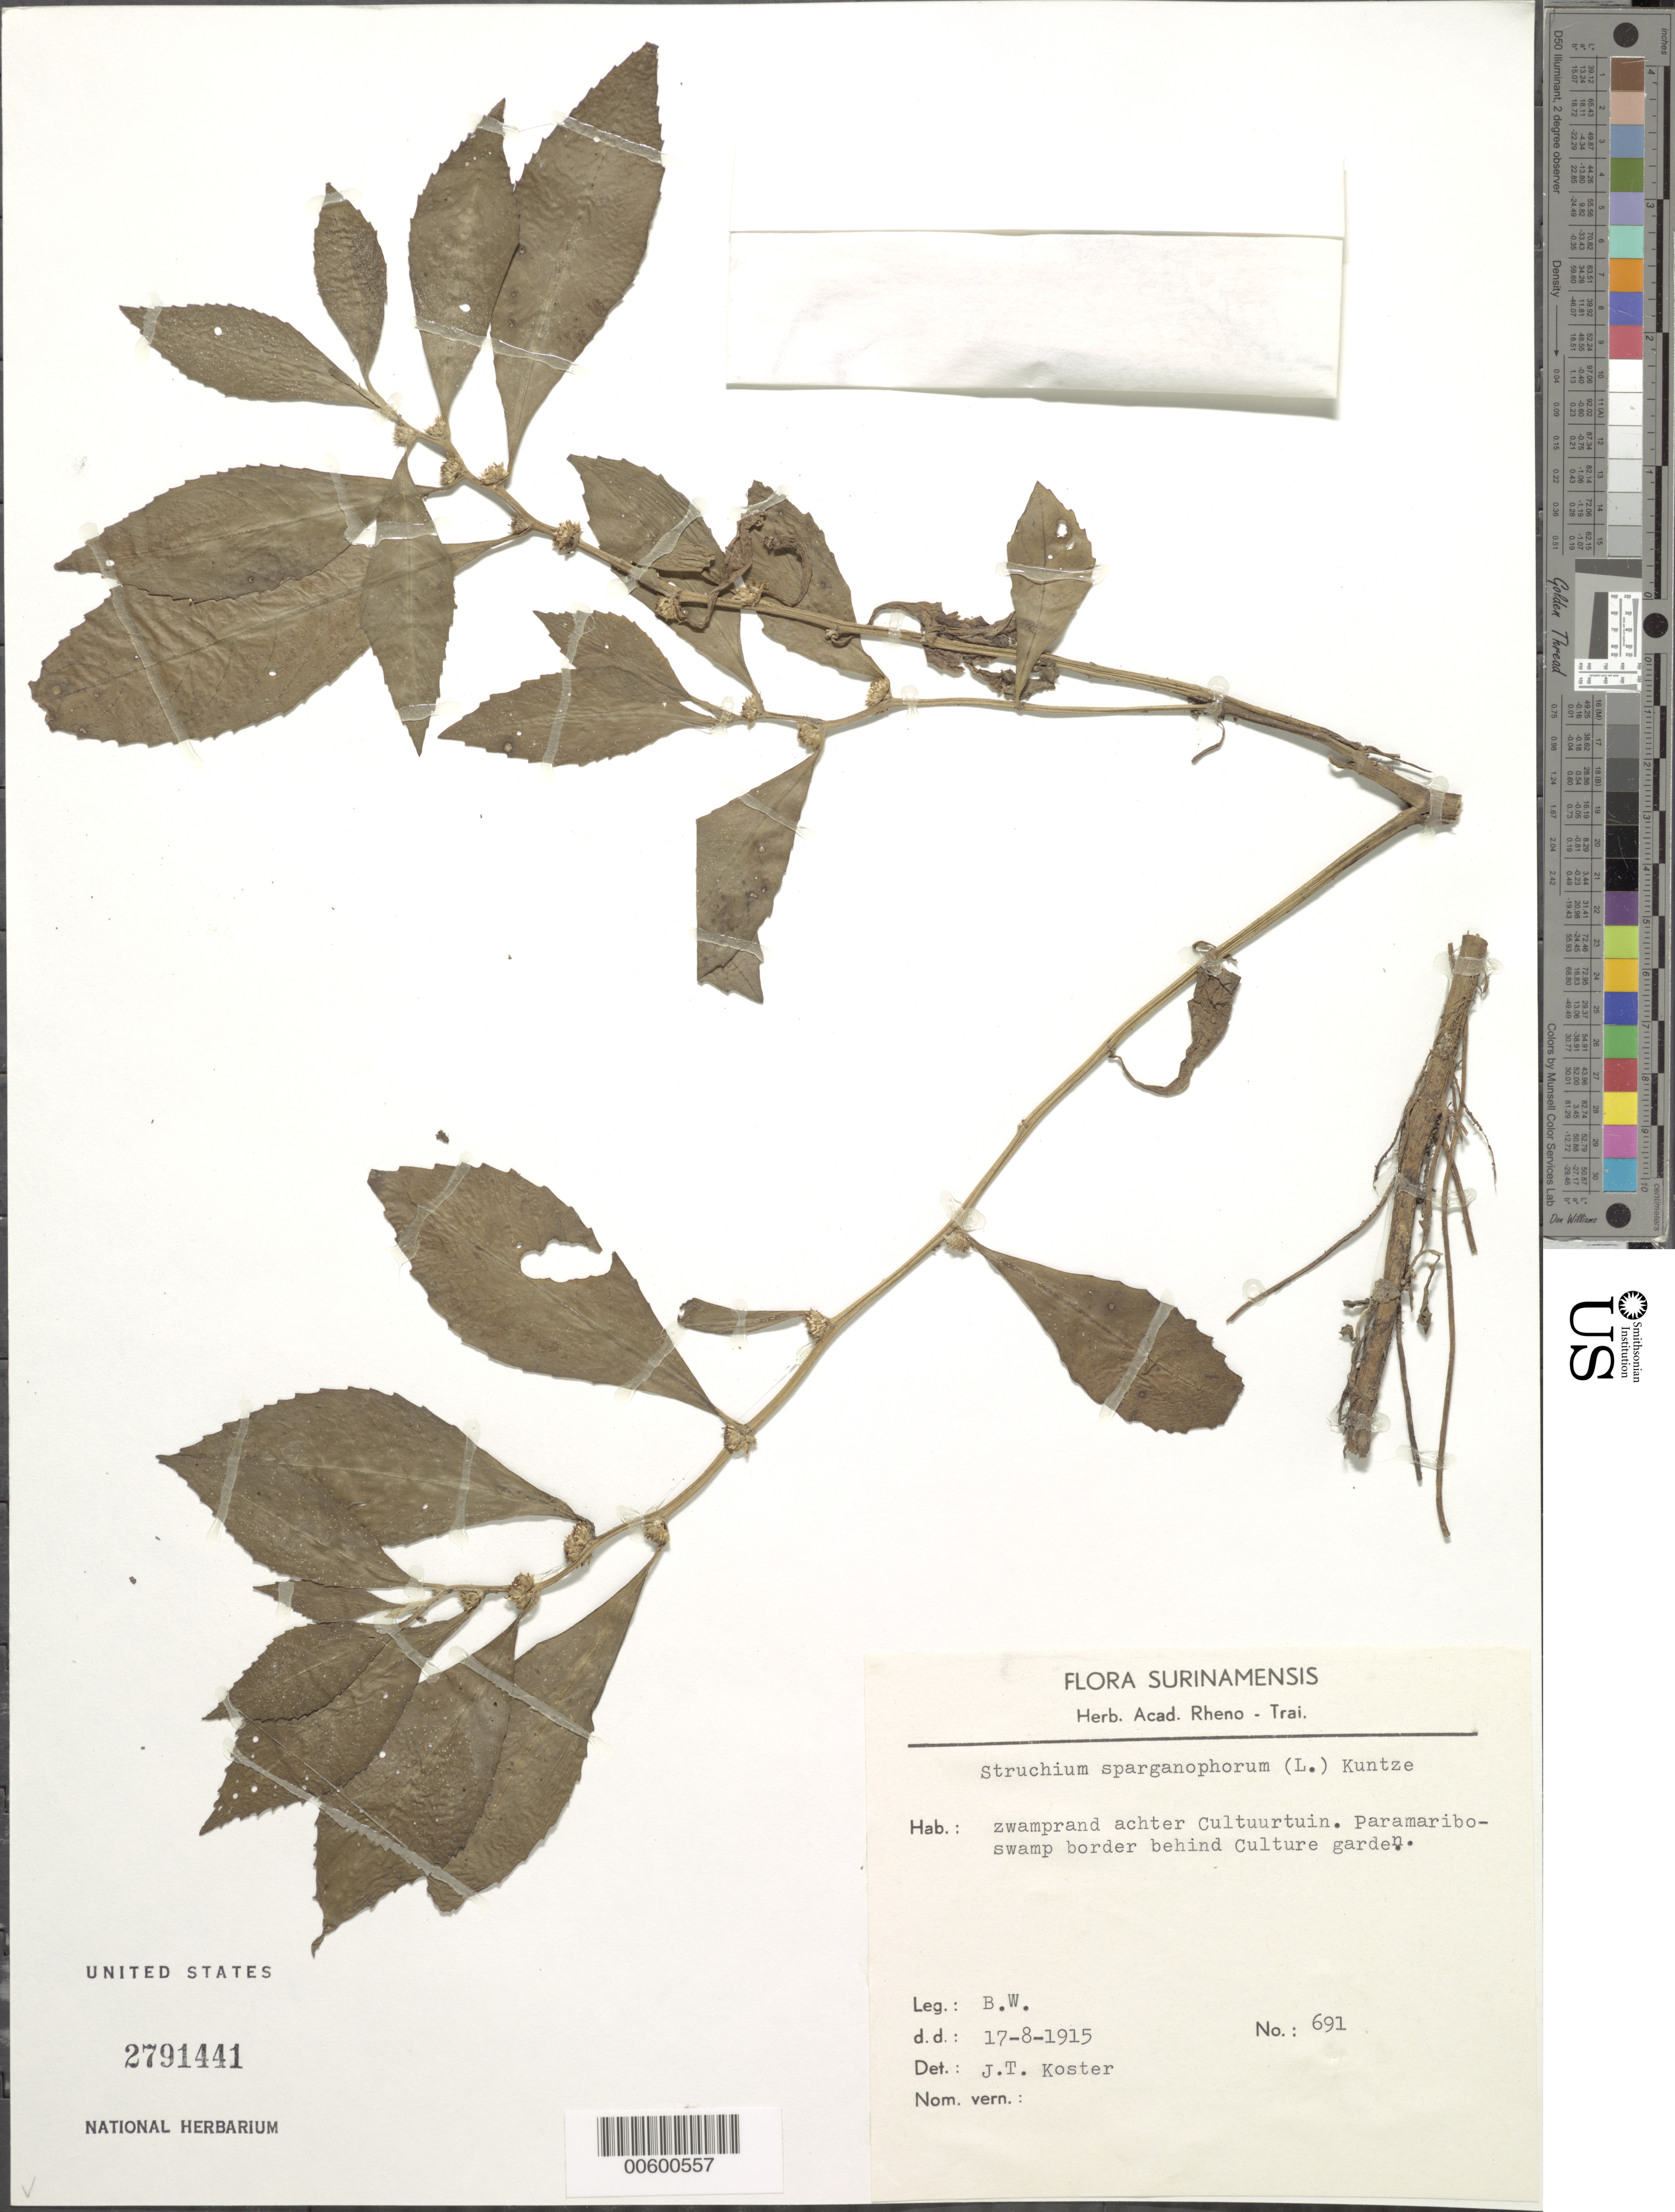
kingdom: Plantae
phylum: Tracheophyta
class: Magnoliopsida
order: Asterales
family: Asteraceae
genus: Struchium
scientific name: Struchium sparganophorum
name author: (L.) Kuntze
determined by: Koster, J. T.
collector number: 691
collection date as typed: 17-Aug-15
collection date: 1915-08-17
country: Suriname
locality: Paramaribo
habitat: Swamp border behind culture garden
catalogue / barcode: US 2791441